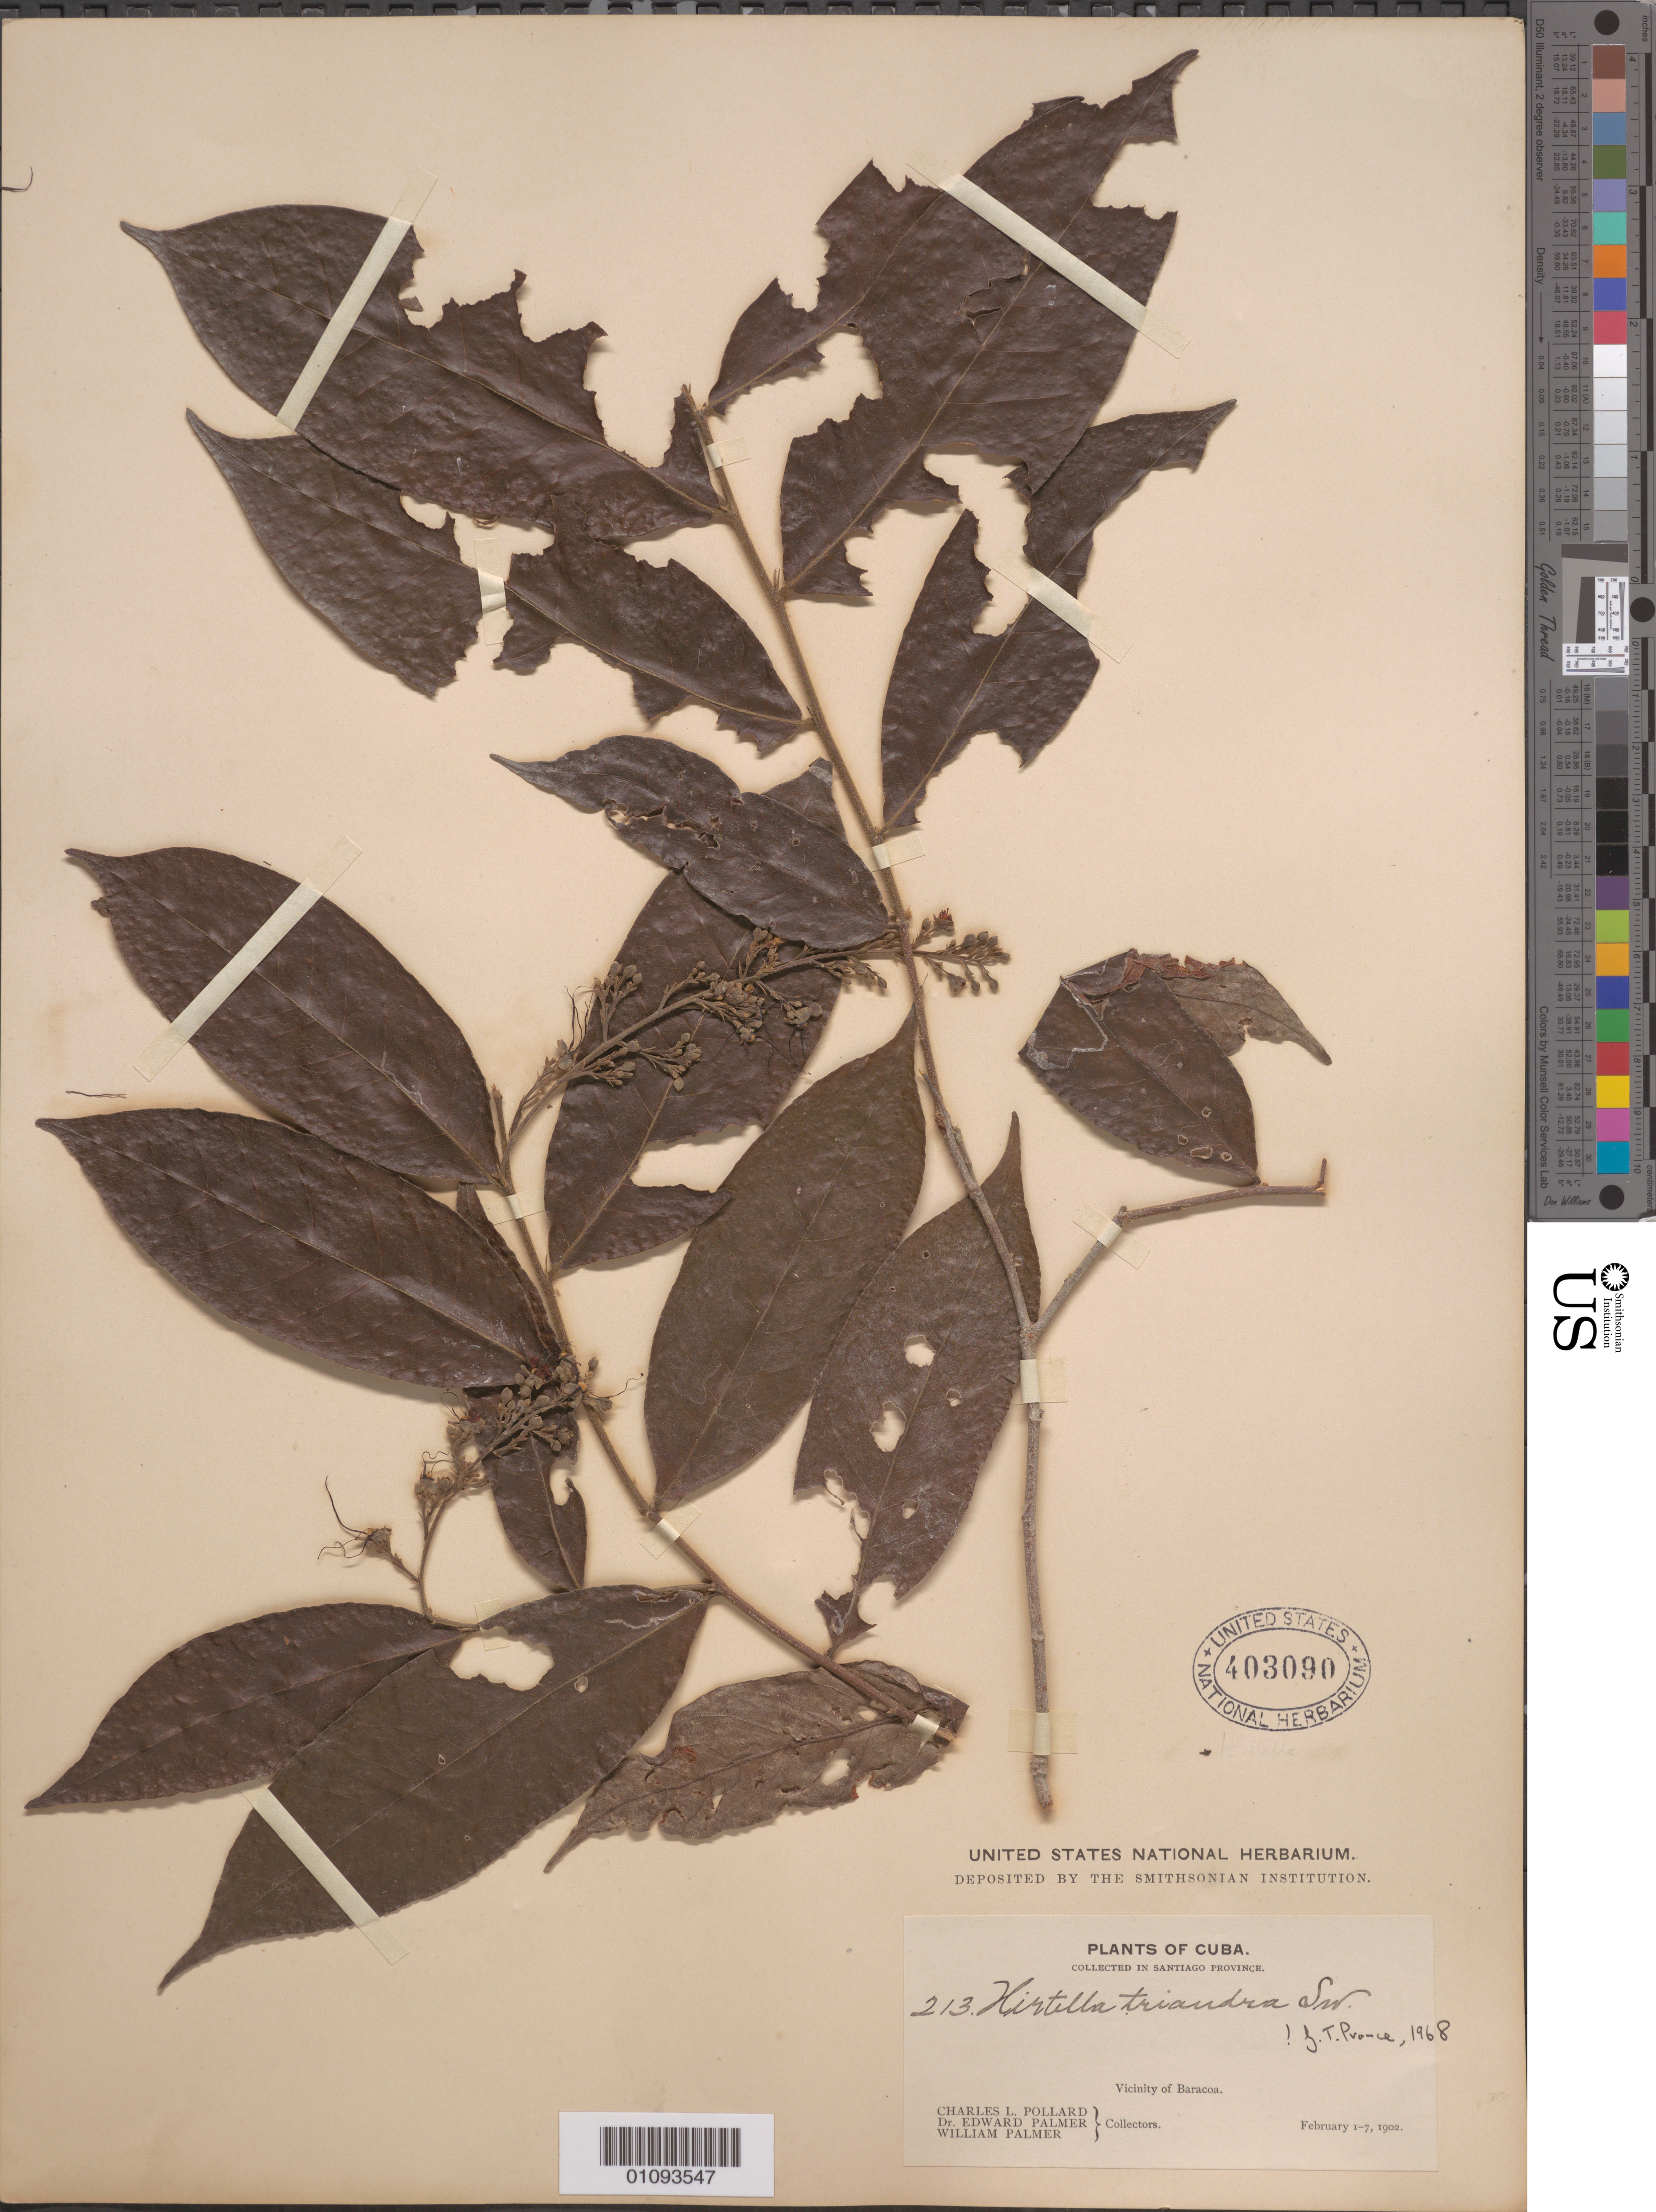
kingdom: Plantae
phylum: Tracheophyta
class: Magnoliopsida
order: Malpighiales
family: Chrysobalanaceae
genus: Hirtella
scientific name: Hirtella triandra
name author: Sw.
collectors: C. L. Pollard, E. Palmer & W. Palmer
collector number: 213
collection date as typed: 01 Feb 1902 to 07 Feb 1902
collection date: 1902-02-01/1902-02-07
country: Cuba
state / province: Santiago de Cuba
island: Cuba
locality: Collected in Santiago Province Vicinity of Baracoa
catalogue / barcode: US 403090